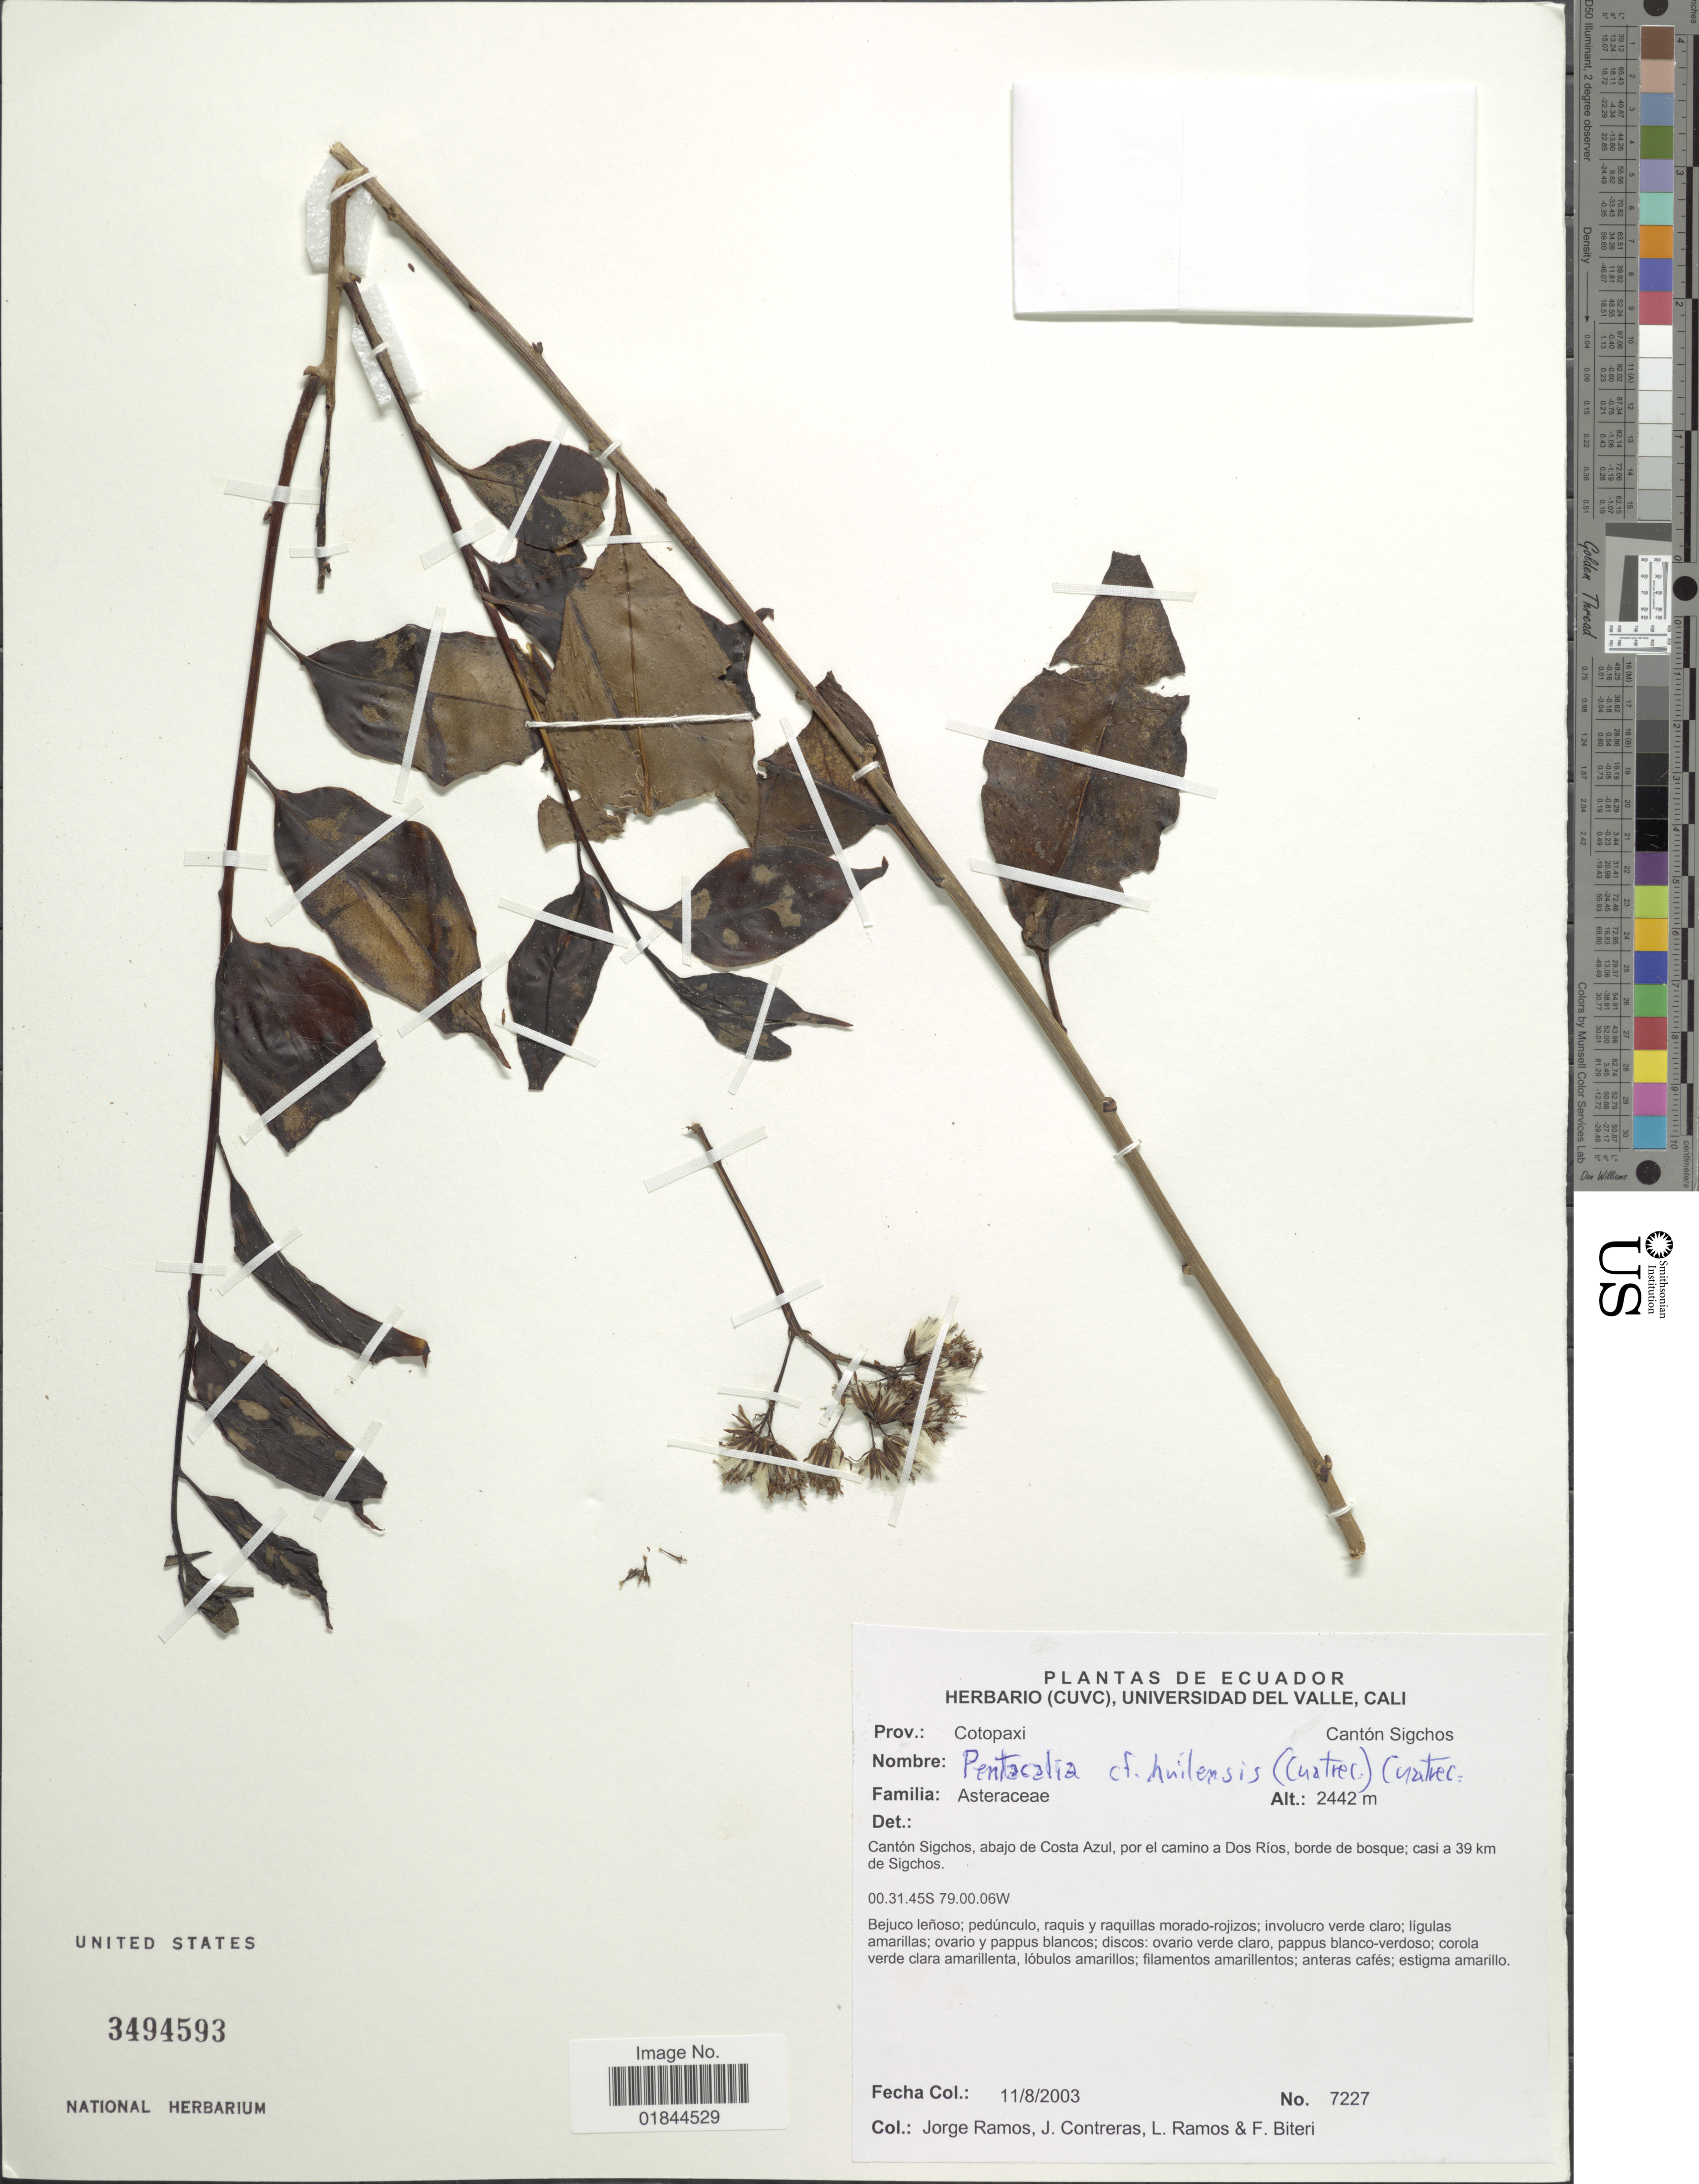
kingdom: Plantae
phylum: Tracheophyta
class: Magnoliopsida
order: Asterales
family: Asteraceae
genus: Pentacalia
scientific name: Pentacalia luteynorum subsp. lutea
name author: J. Calvo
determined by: Calvo, Joel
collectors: J. F. Ramos, J. Contreras & F. Biteri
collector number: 7227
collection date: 2003-08-11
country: Ecuador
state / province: Cotopaxi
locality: Canton Sigchos, abajo de Costa Azul, por el camino a Dos Rios, borde de bosque, casi a 39 km de Sigchos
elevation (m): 2442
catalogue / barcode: US 3494593